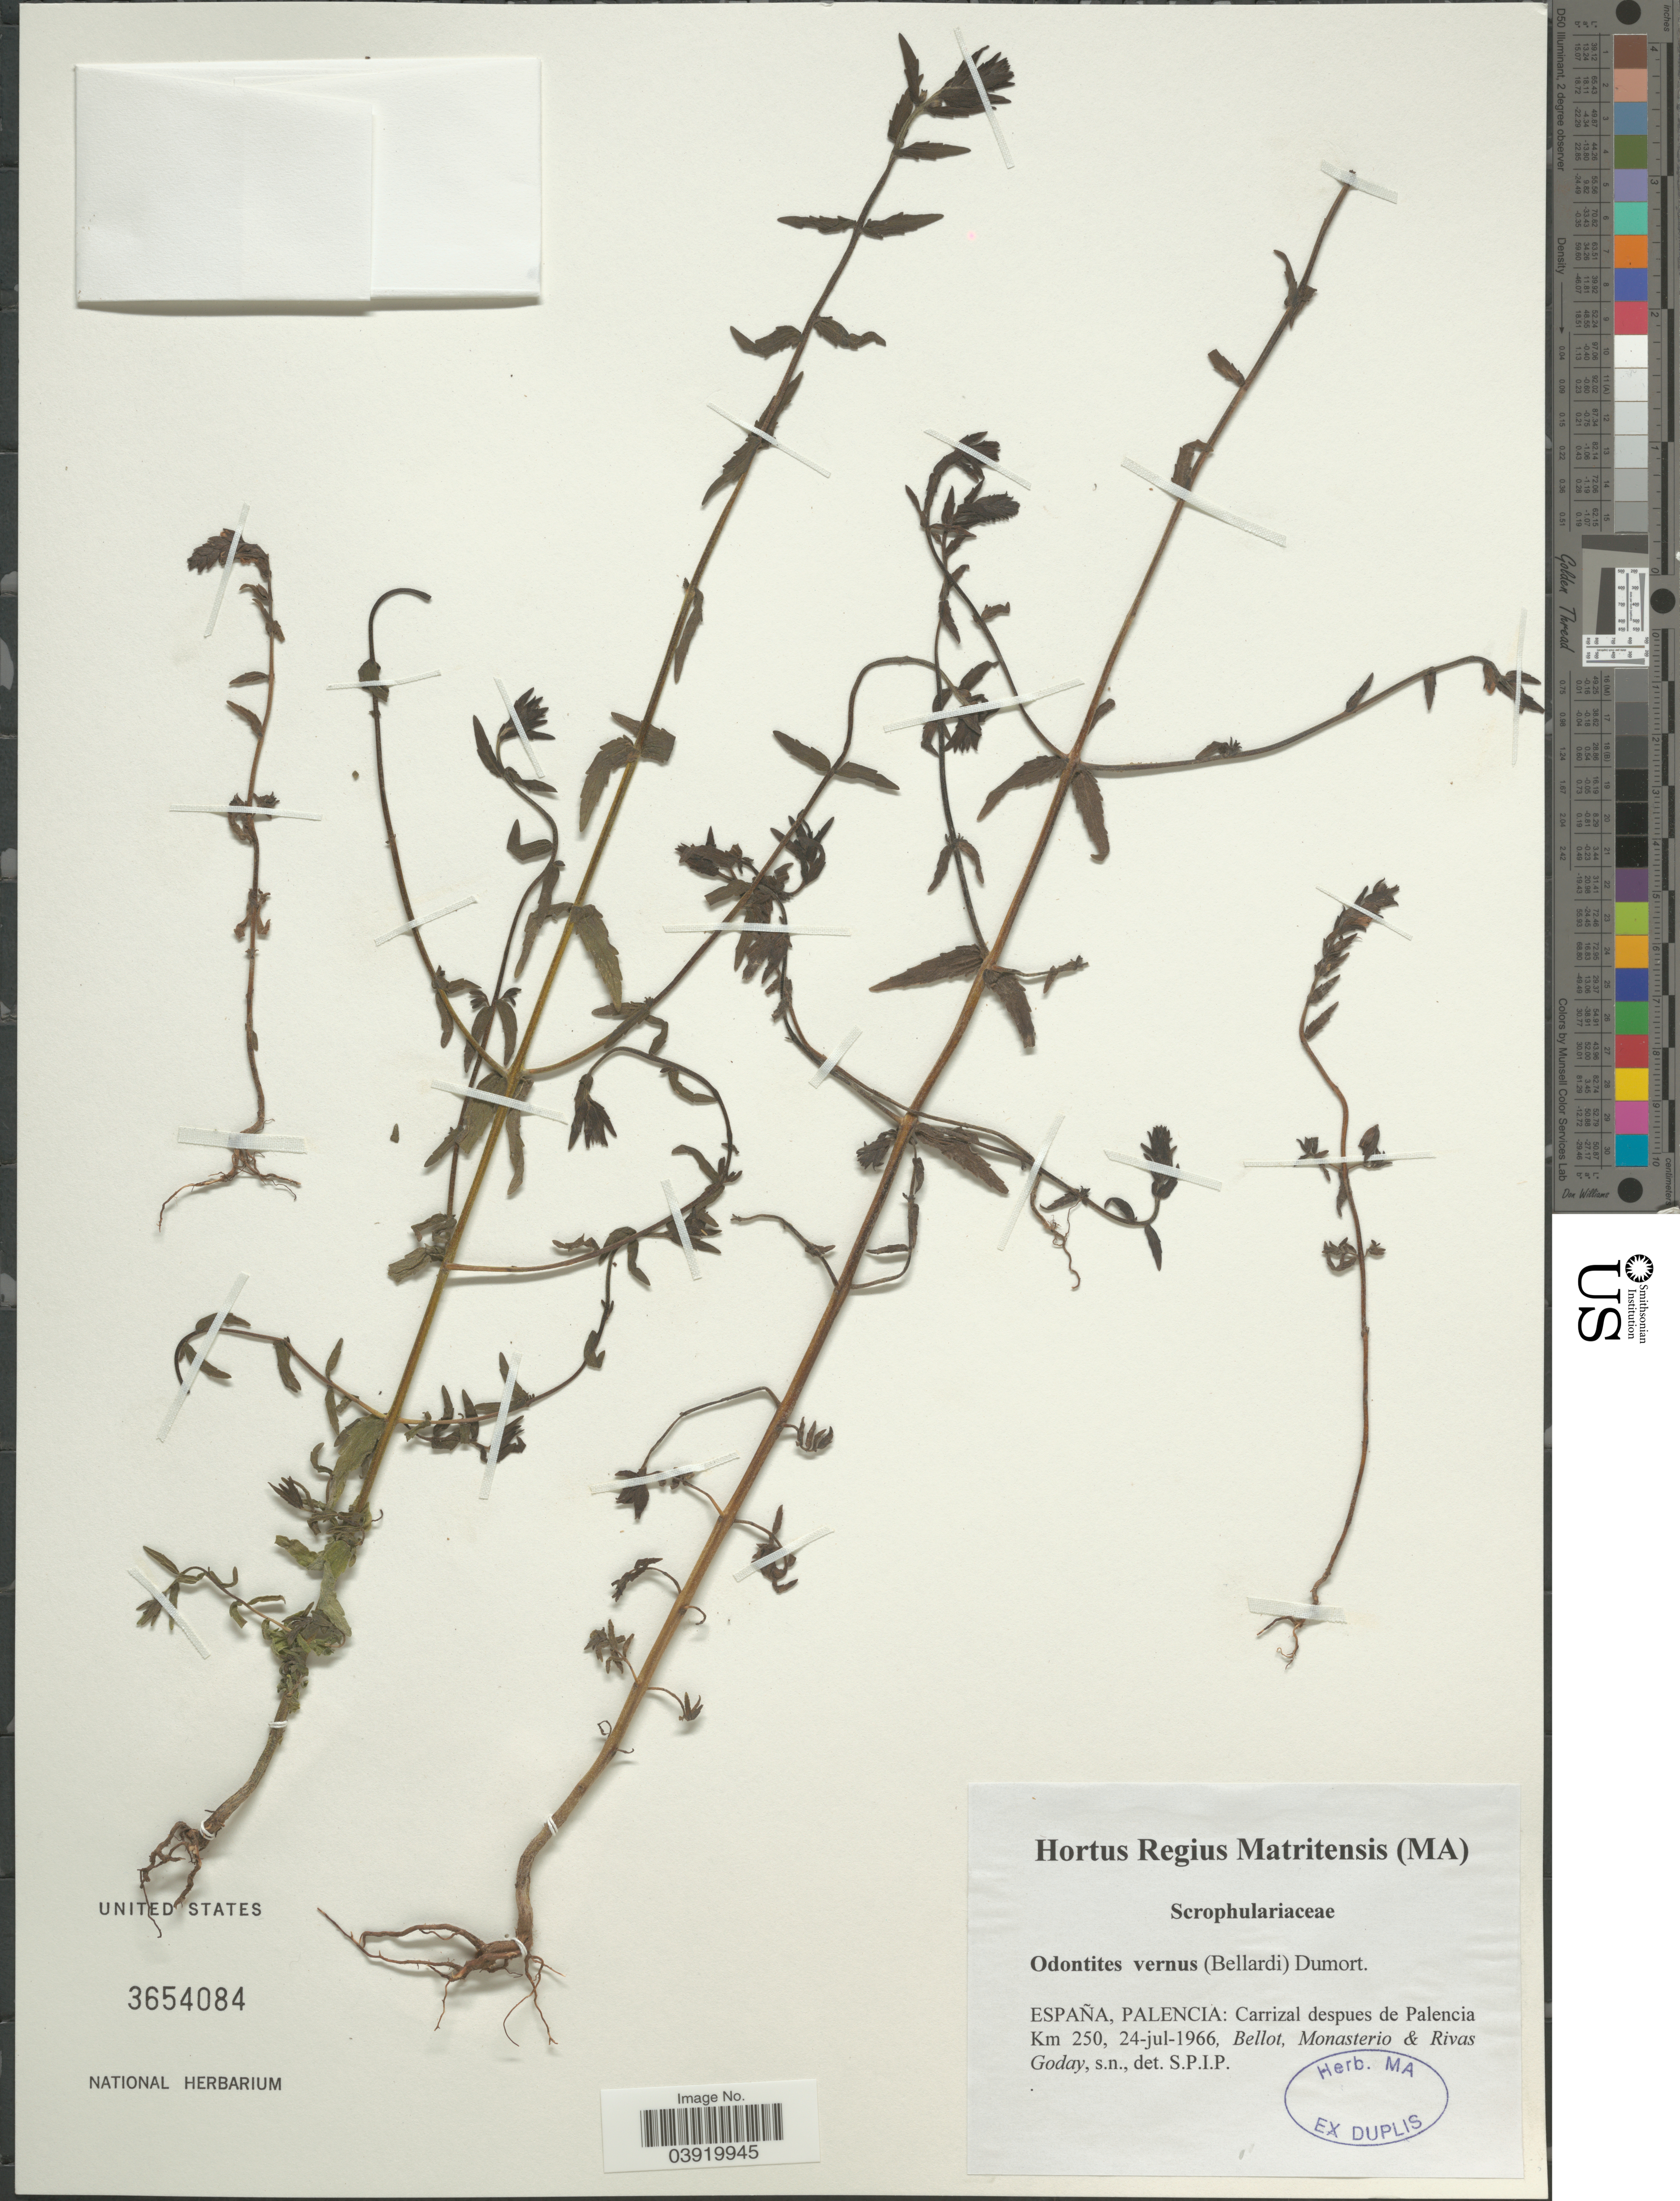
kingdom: Plantae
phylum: Tracheophyta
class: Magnoliopsida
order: Lamiales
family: Orobanchaceae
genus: Odontites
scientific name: Odontites vernus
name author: (Bellardi) Dumort.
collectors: Bellot, Monasterio & R. Goday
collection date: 1966-07-24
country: Spain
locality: España, Palencia: Carrizal despues de Palencia Km 250.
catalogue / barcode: US 3654084